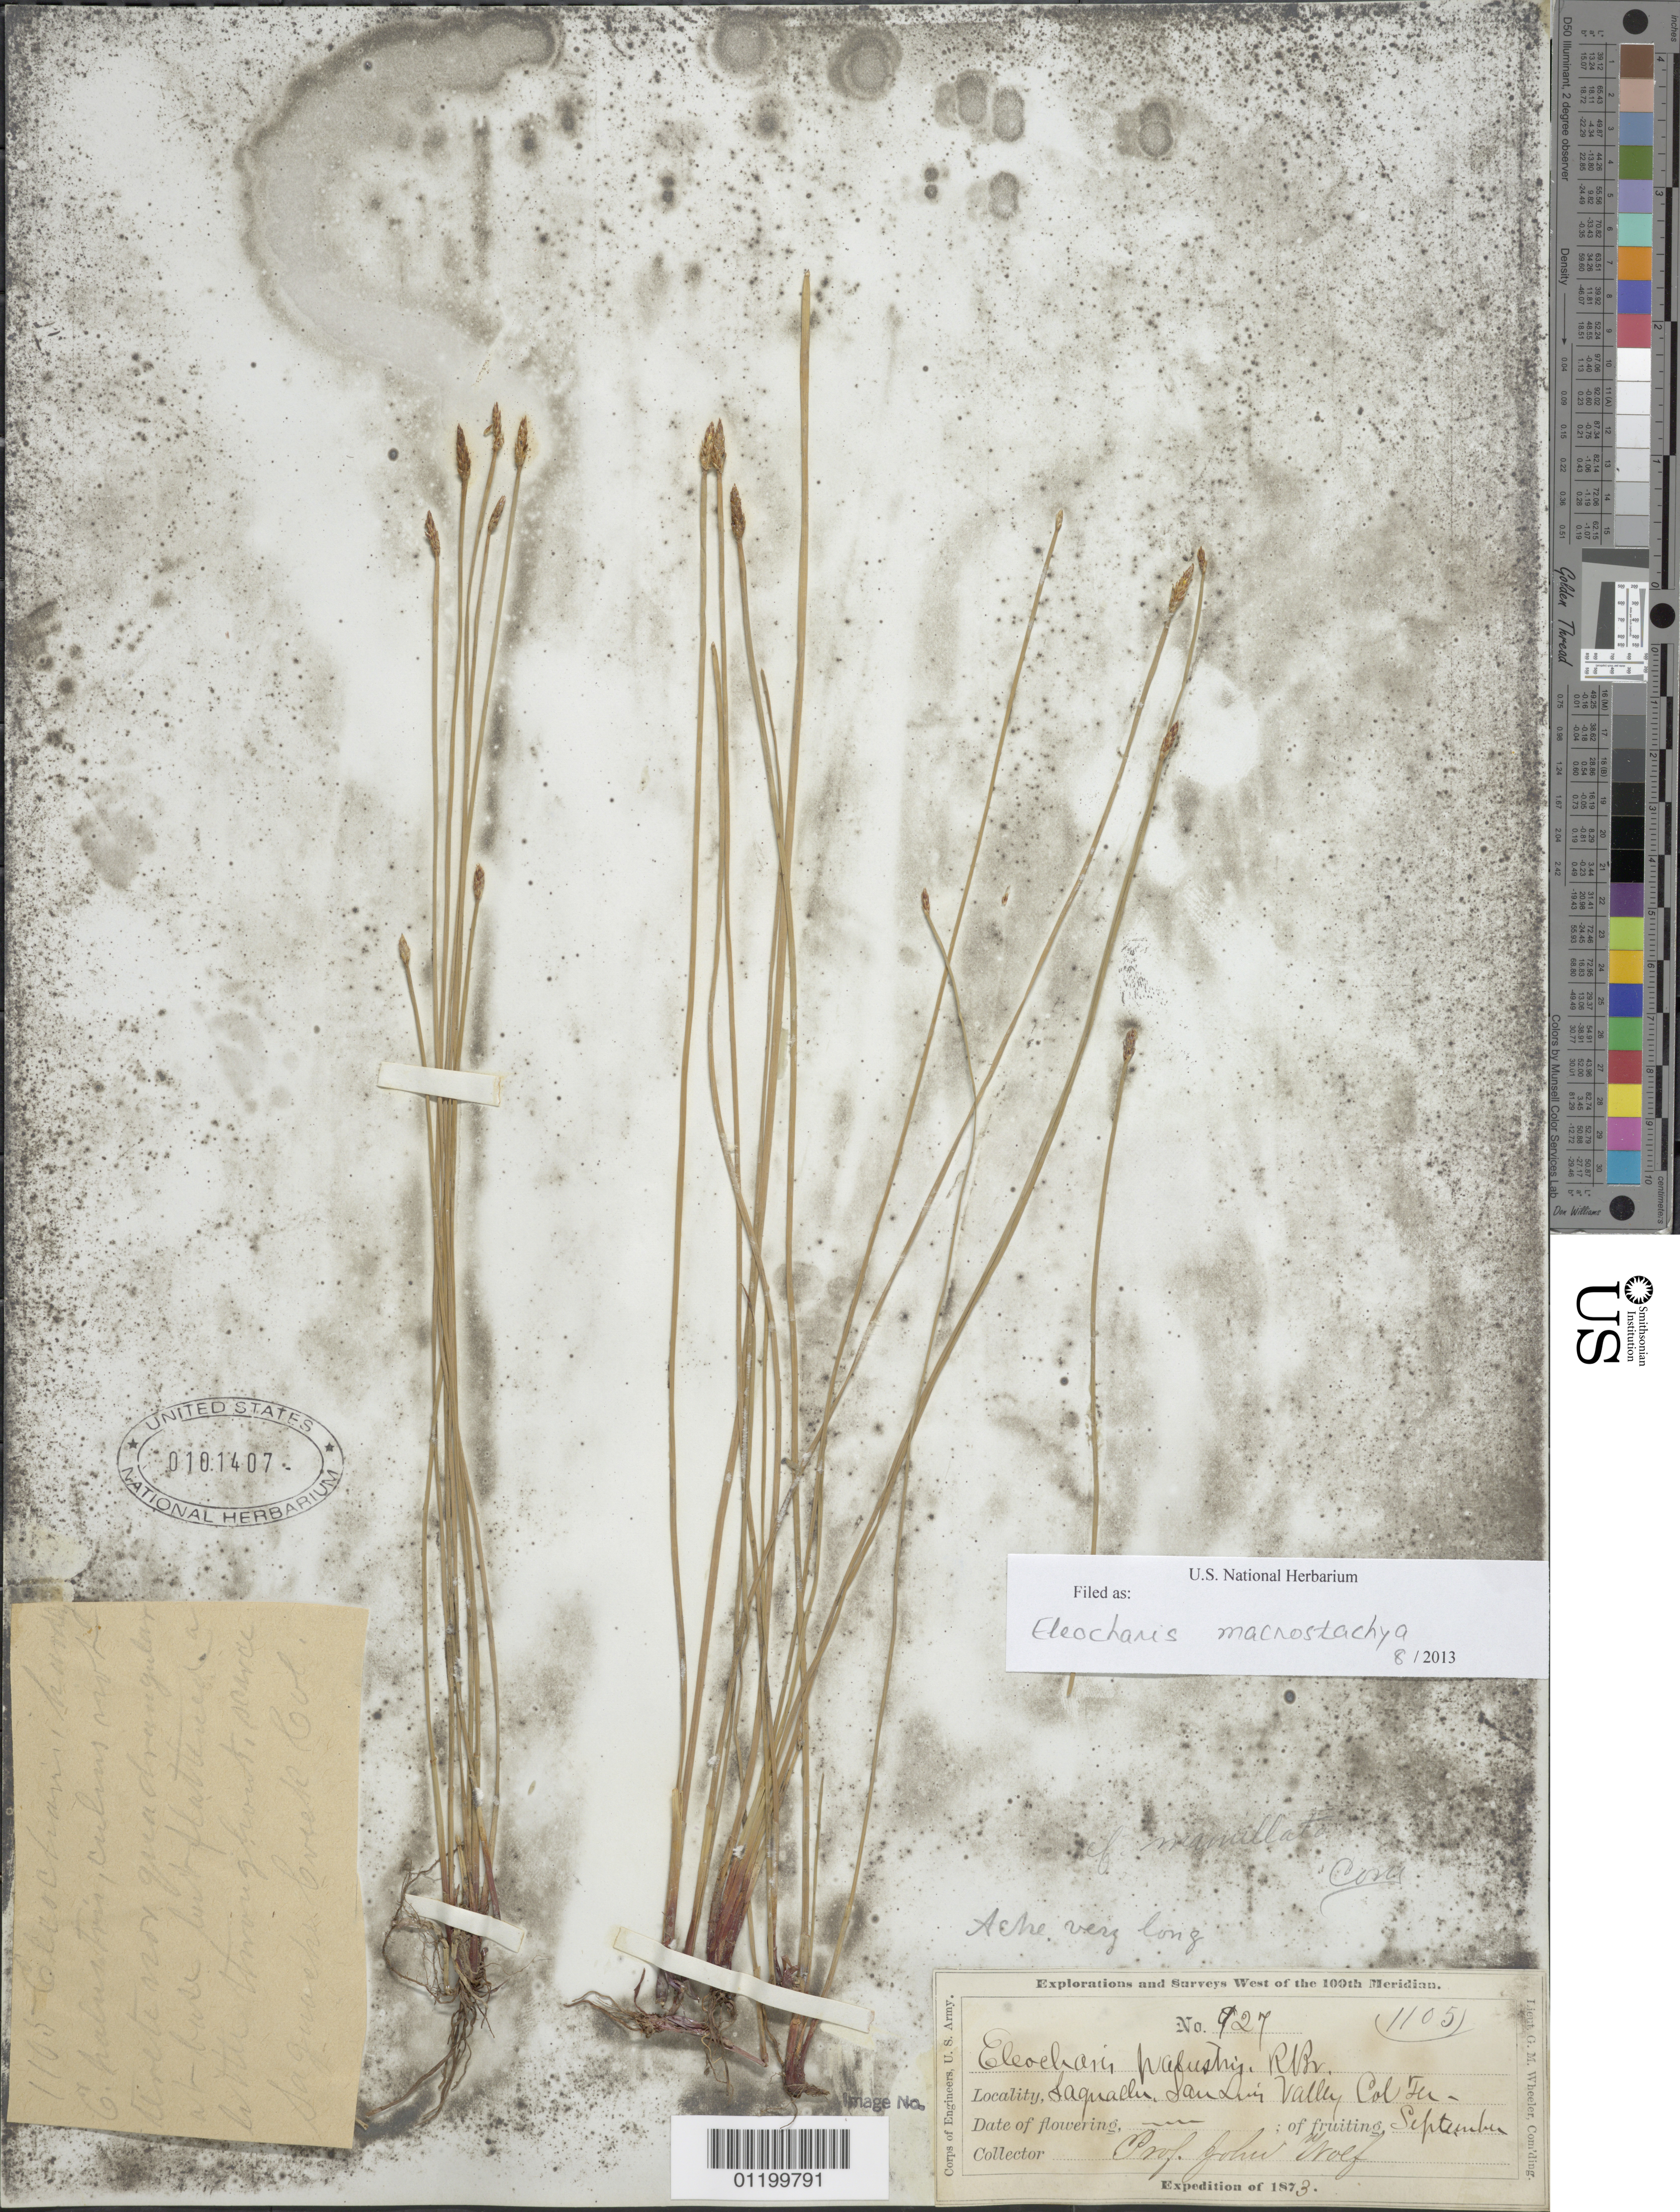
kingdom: Plantae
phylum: Tracheophyta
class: Liliopsida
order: Poales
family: Cyperaceae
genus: Eleocharis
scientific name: Eleocharis macrostachya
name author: Britton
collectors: J. Wolf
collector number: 927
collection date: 1873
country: United States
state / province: Colorado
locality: San Luis Valley.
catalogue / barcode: US 101407